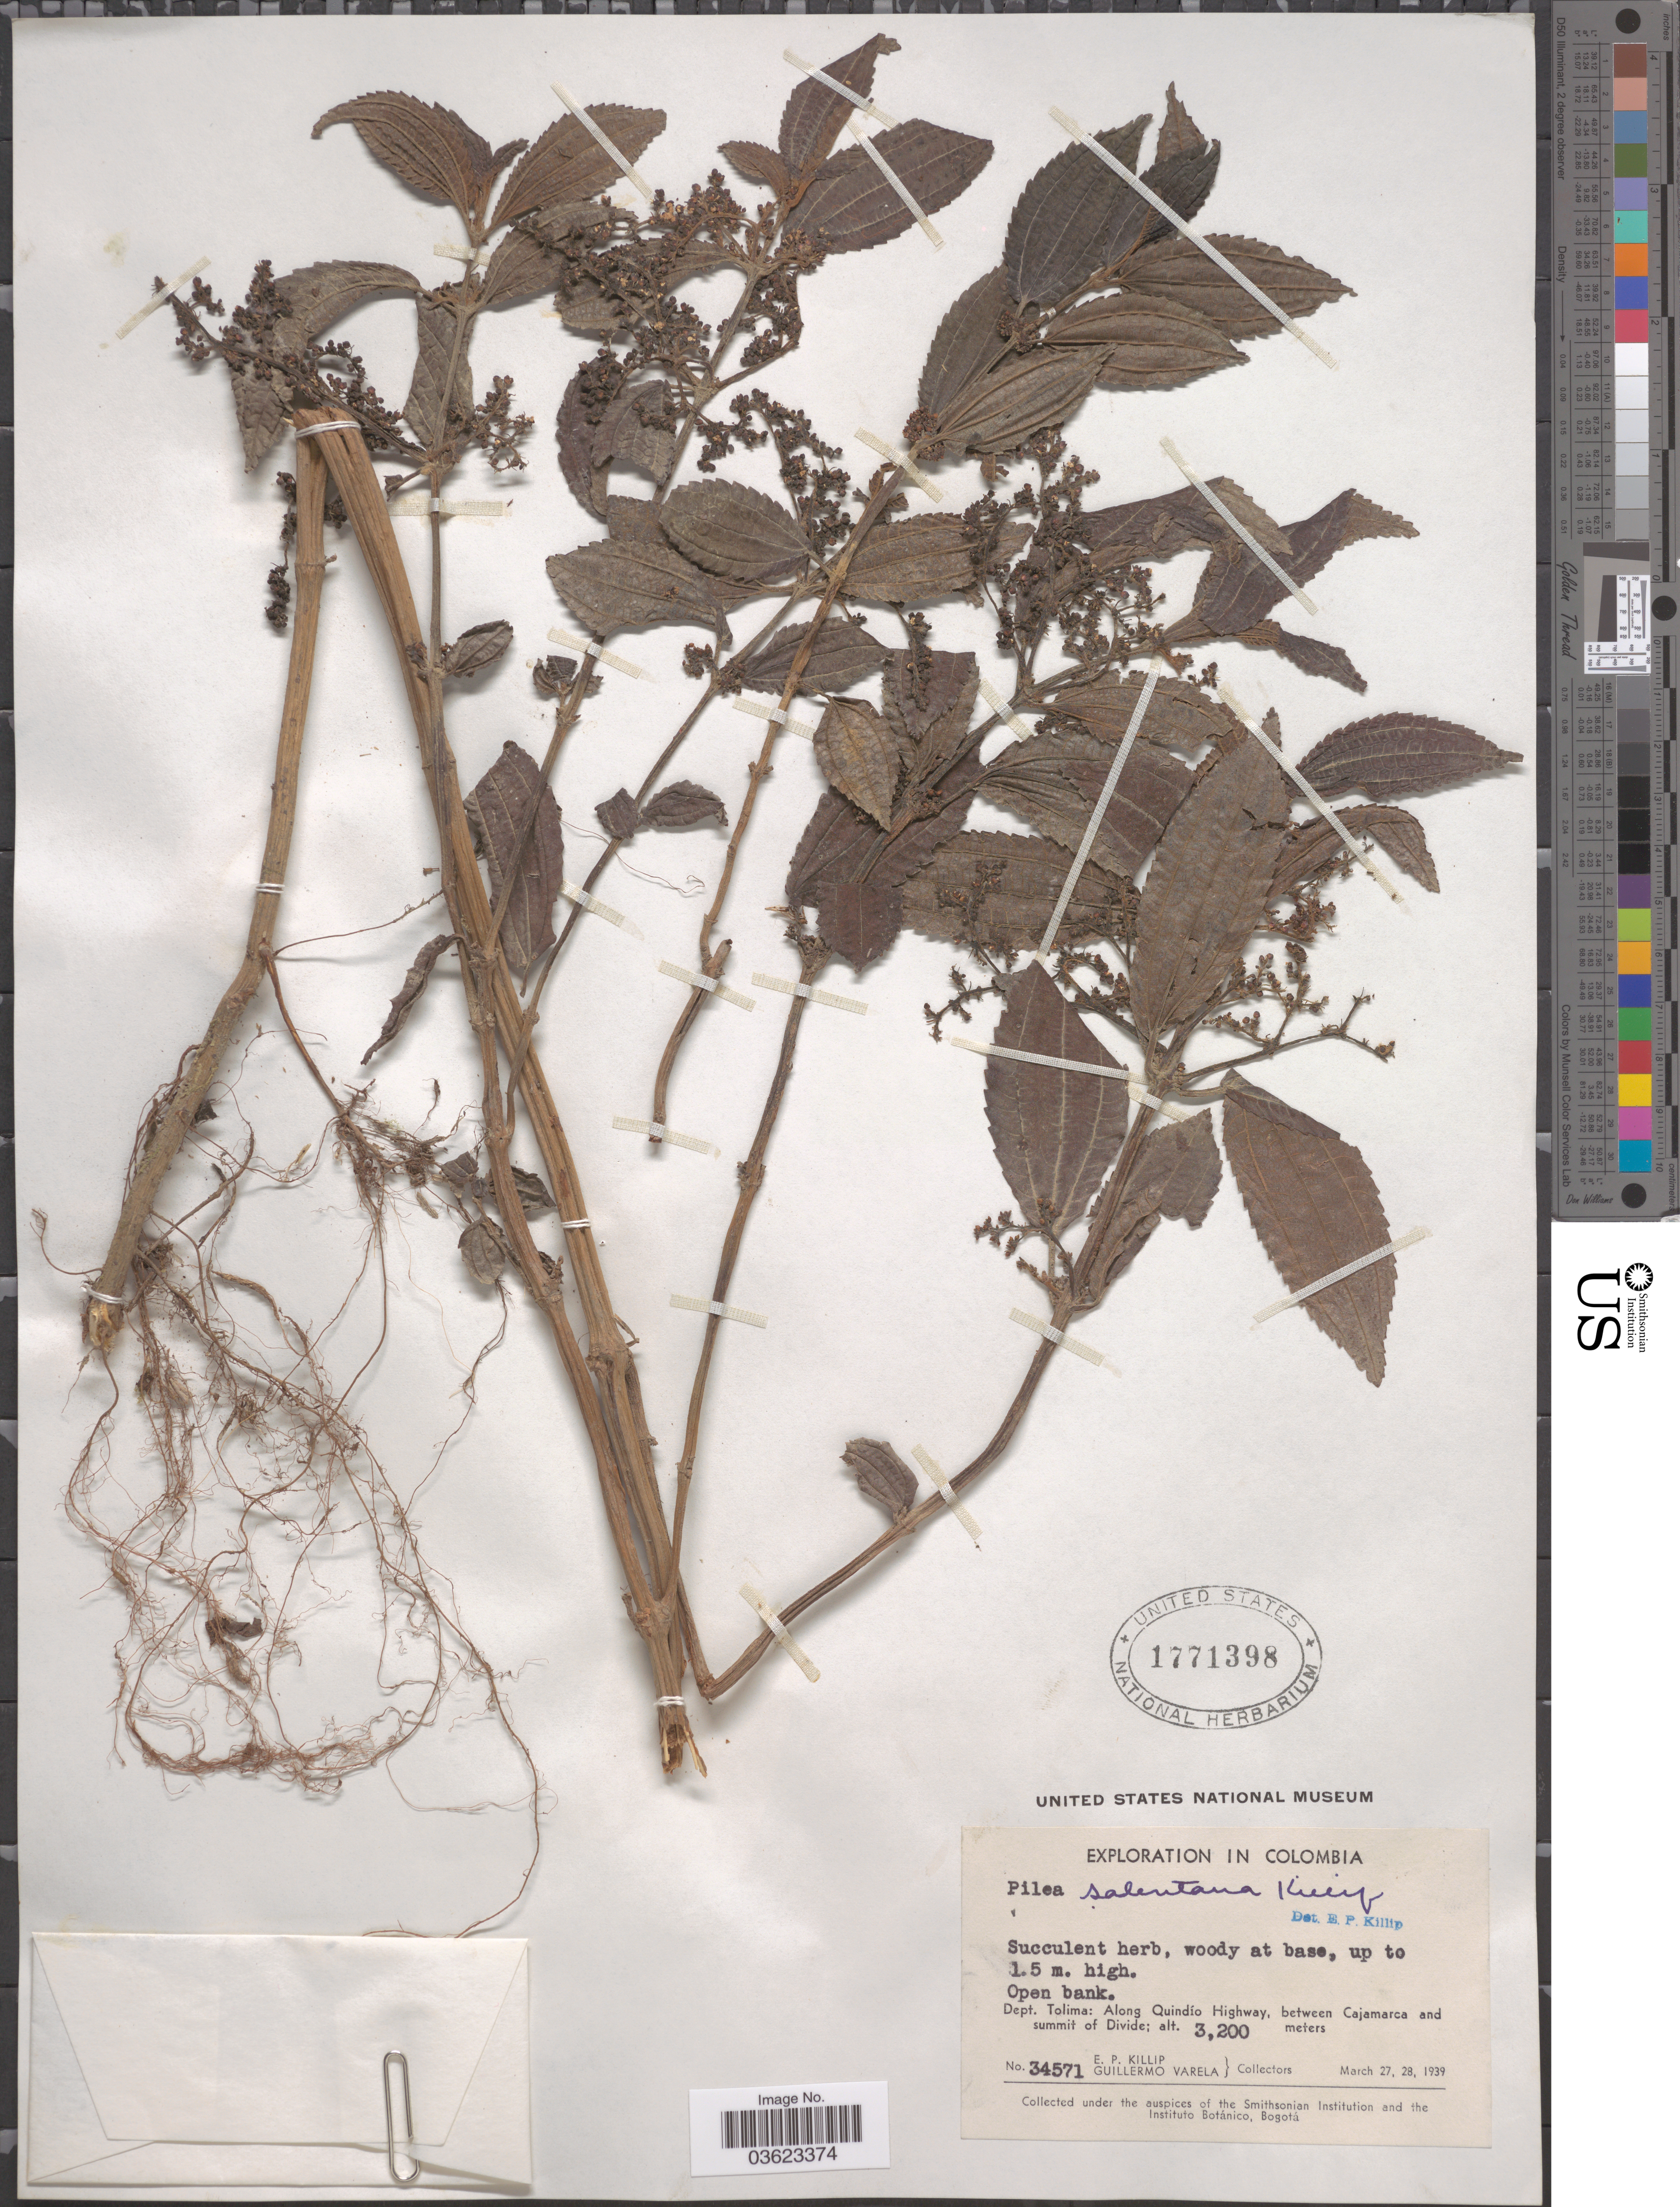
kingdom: Plantae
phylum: Tracheophyta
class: Magnoliopsida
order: Rosales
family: Urticaceae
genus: Pilea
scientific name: Pilea salentana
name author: Killip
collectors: E. P. Killip & G. Varela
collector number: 34571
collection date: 1939-03-27/1939-03-28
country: Colombia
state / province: Tolima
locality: Dept. Tolima: Along Quindío Highway, between Cajamarca and summit of Divide.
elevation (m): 3200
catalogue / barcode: US 1771398